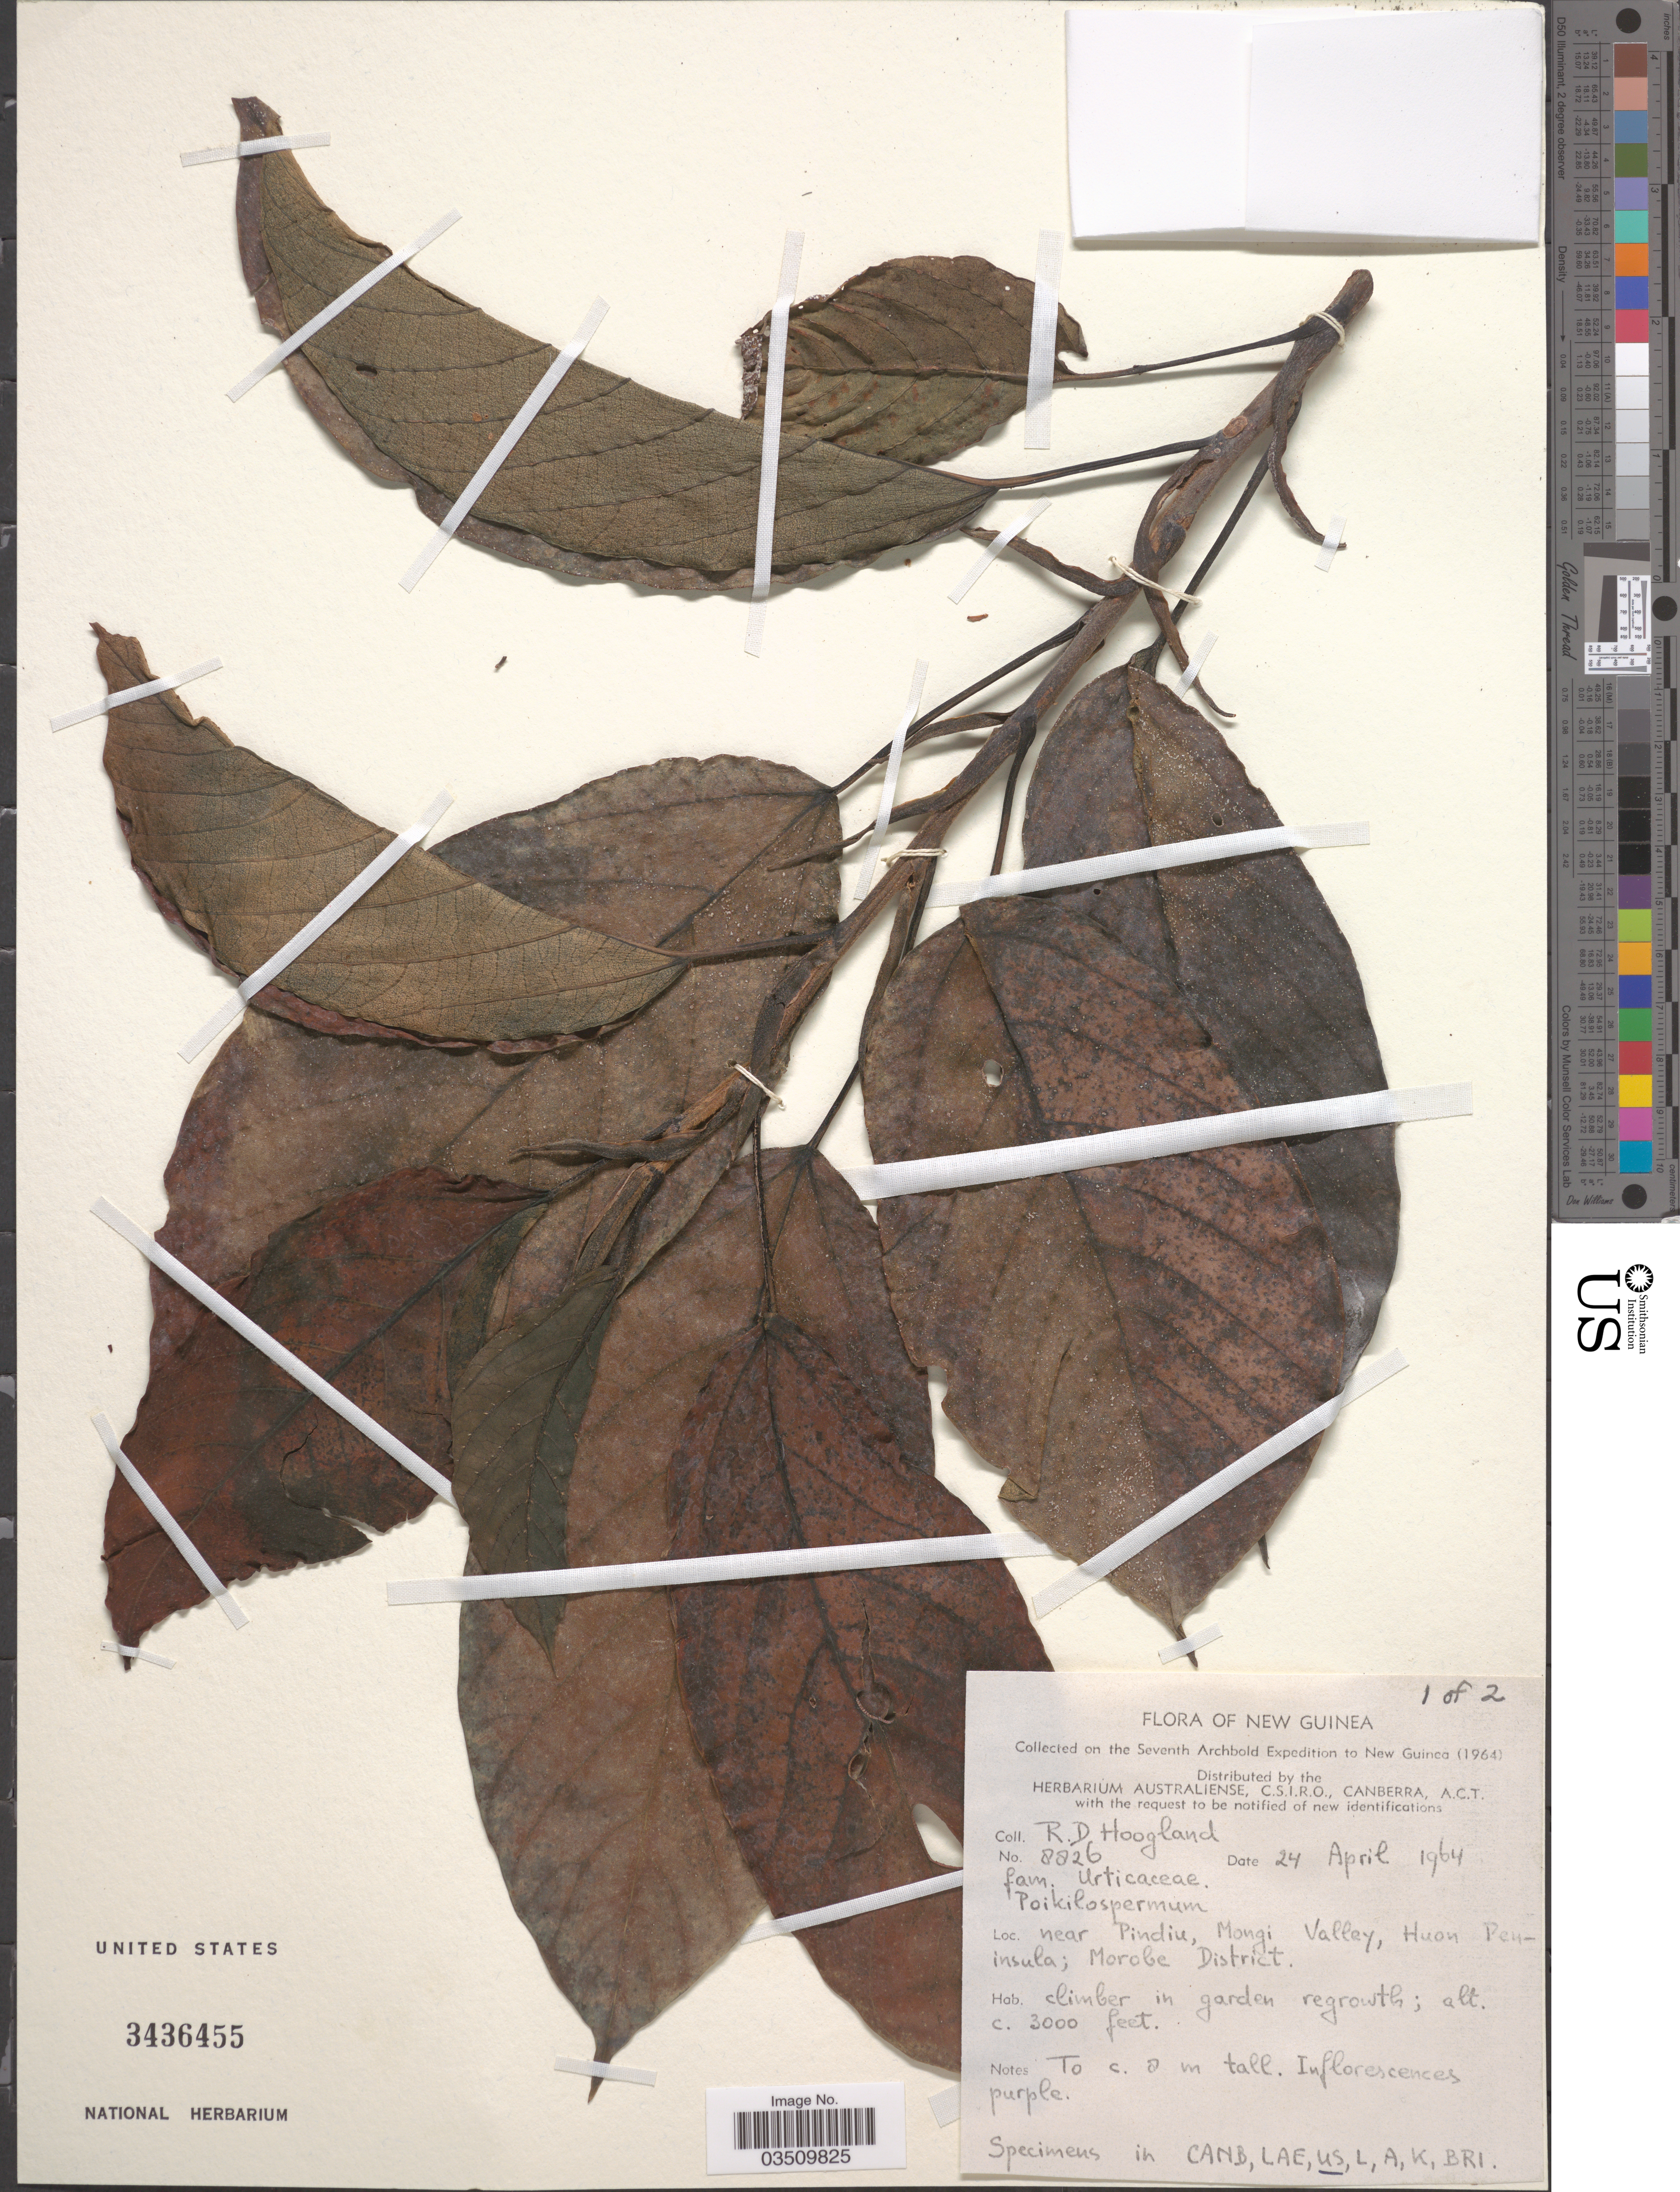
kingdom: Plantae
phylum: Tracheophyta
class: Magnoliopsida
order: Rosales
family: Urticaceae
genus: Poikilospermum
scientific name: Poikilospermum sp.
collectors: R. D. Hoogland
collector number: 8826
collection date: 1964-04-24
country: Papua New Guinea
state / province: Morobe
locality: New Guinea. Near Pindiu, Mongi Valley, Huan Peninsula; Morobe District.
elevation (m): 914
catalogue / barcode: US 3436455